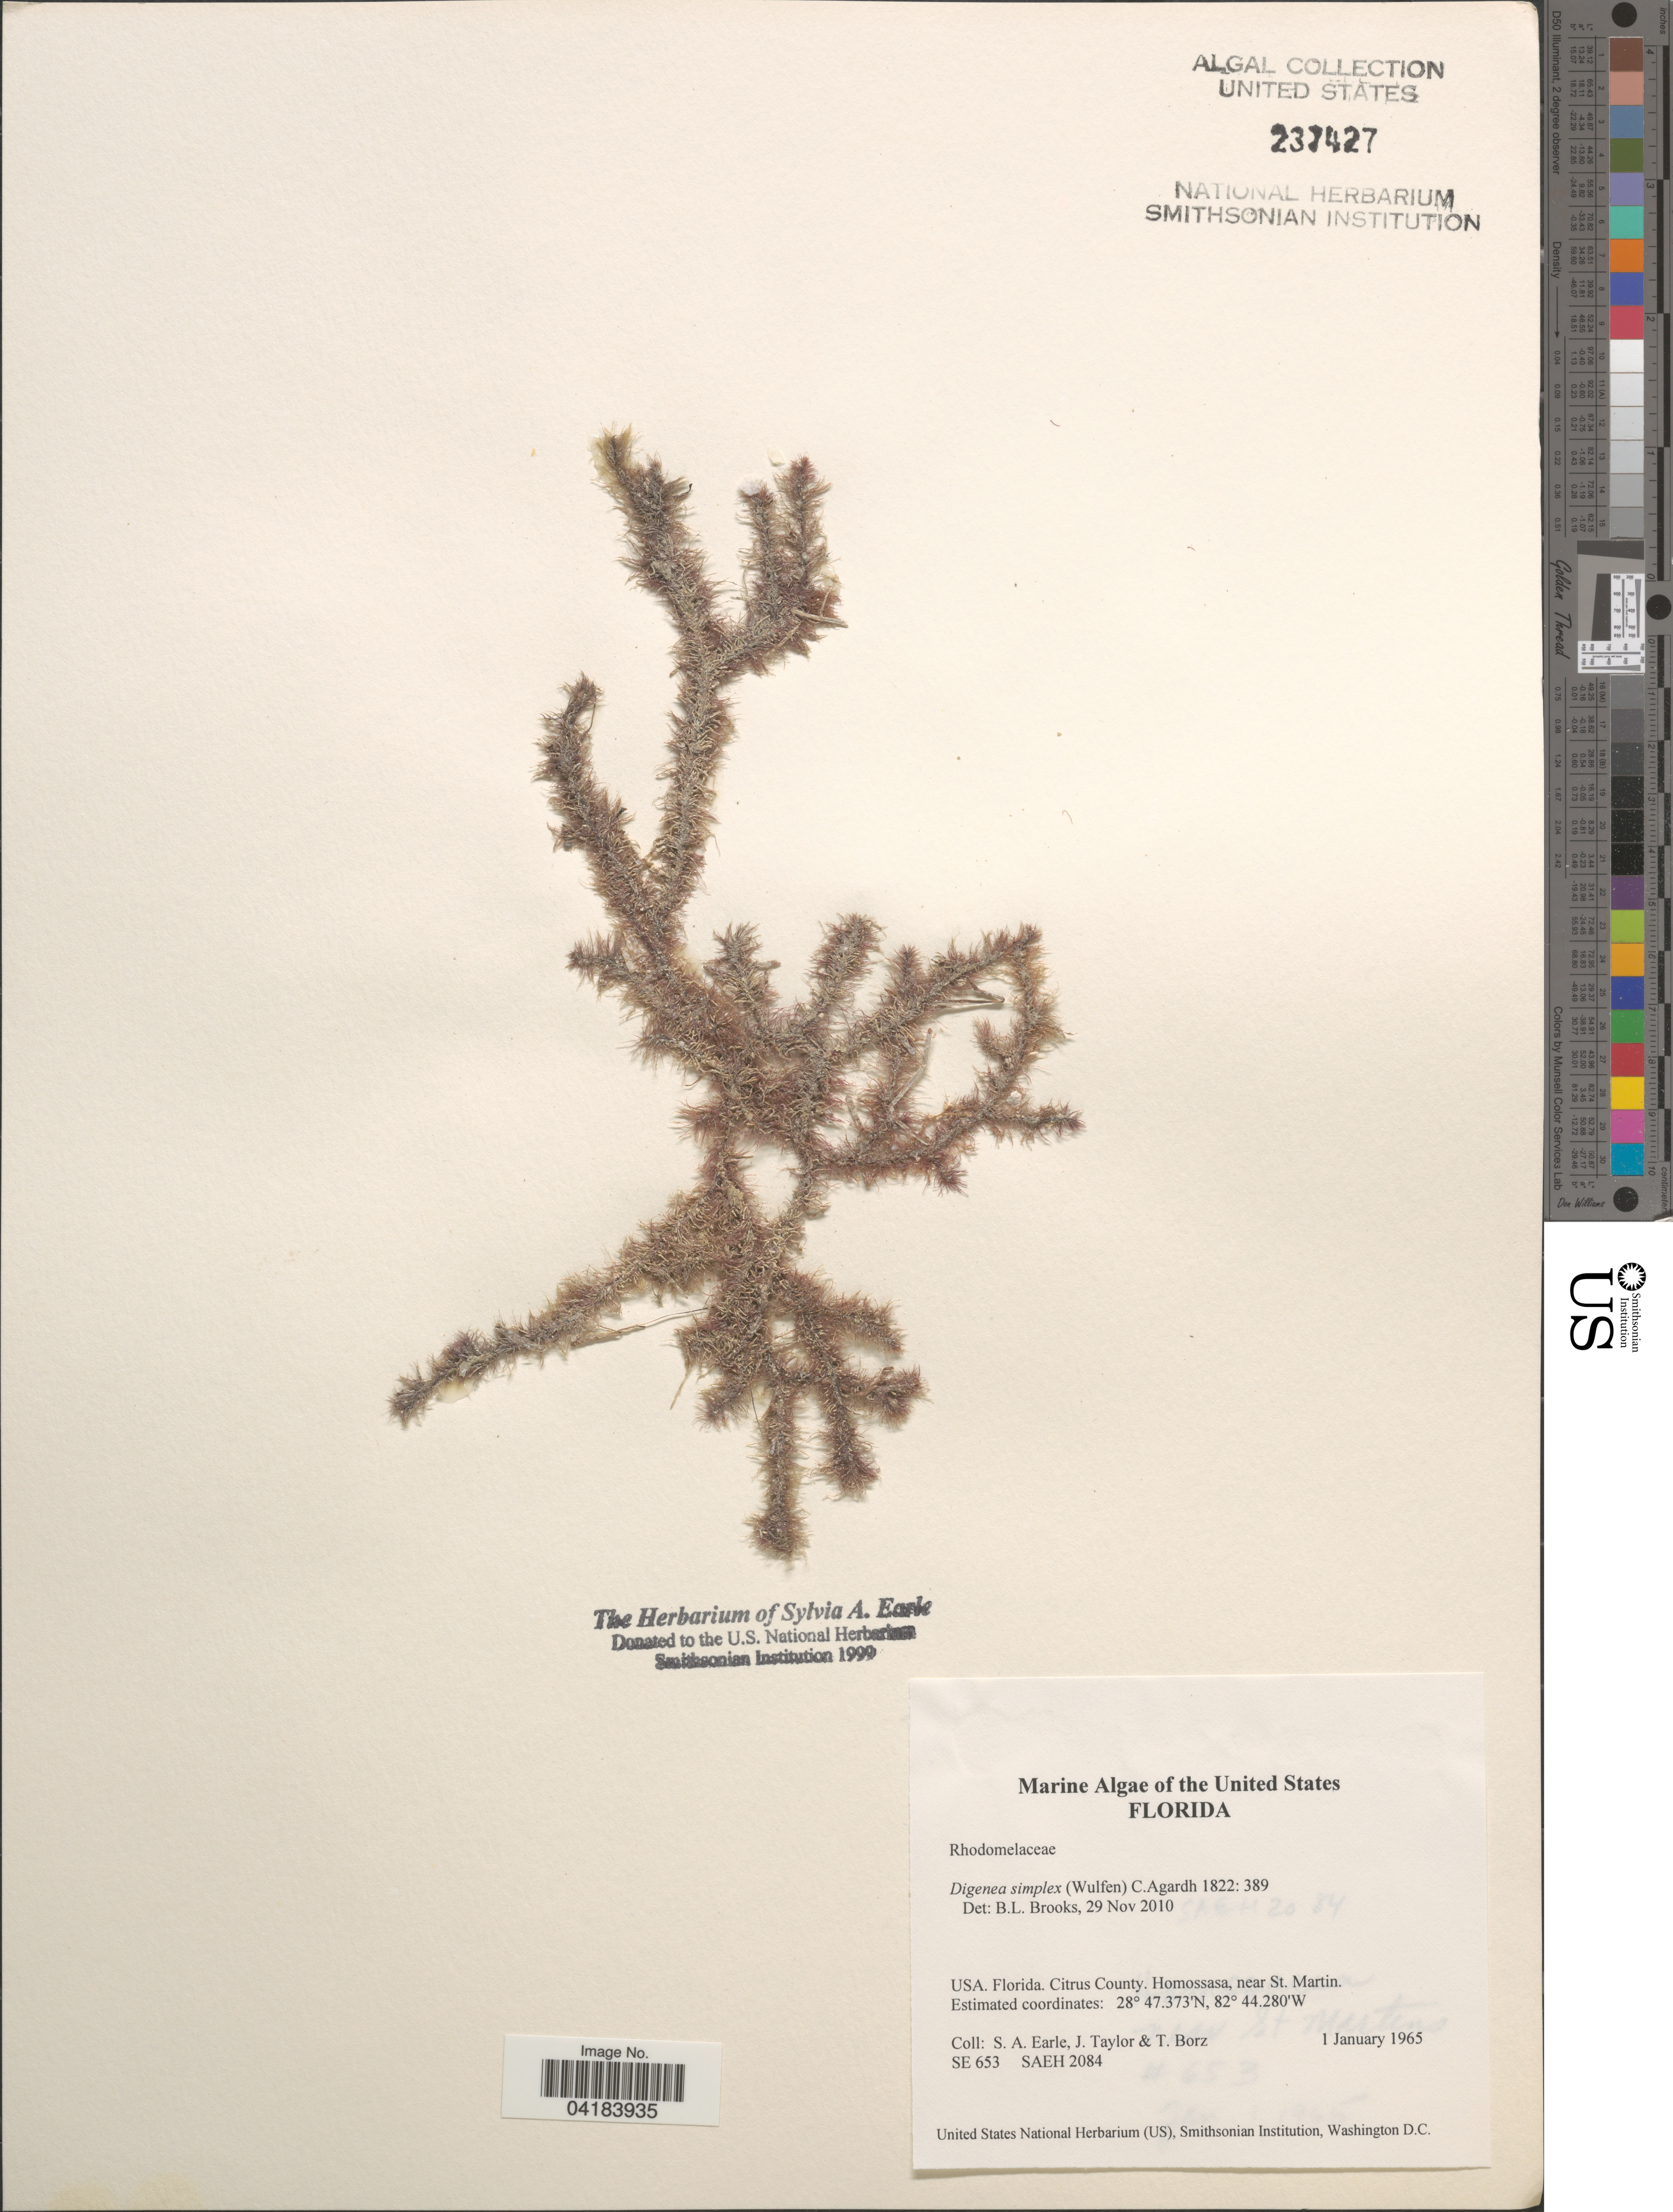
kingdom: Plantae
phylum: Rhodophyta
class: Florideophyceae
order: Ceramiales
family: Rhodomelaceae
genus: Digenea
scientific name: Digenea simplex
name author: (Wulfen) C. Agardh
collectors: S. A. Earle, J. Taylor & T. Borz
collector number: SE653/SAEH2084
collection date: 1965-01-01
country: United States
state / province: Florida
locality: Citrus County. Homossasa, near St. Martin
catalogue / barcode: US 237427